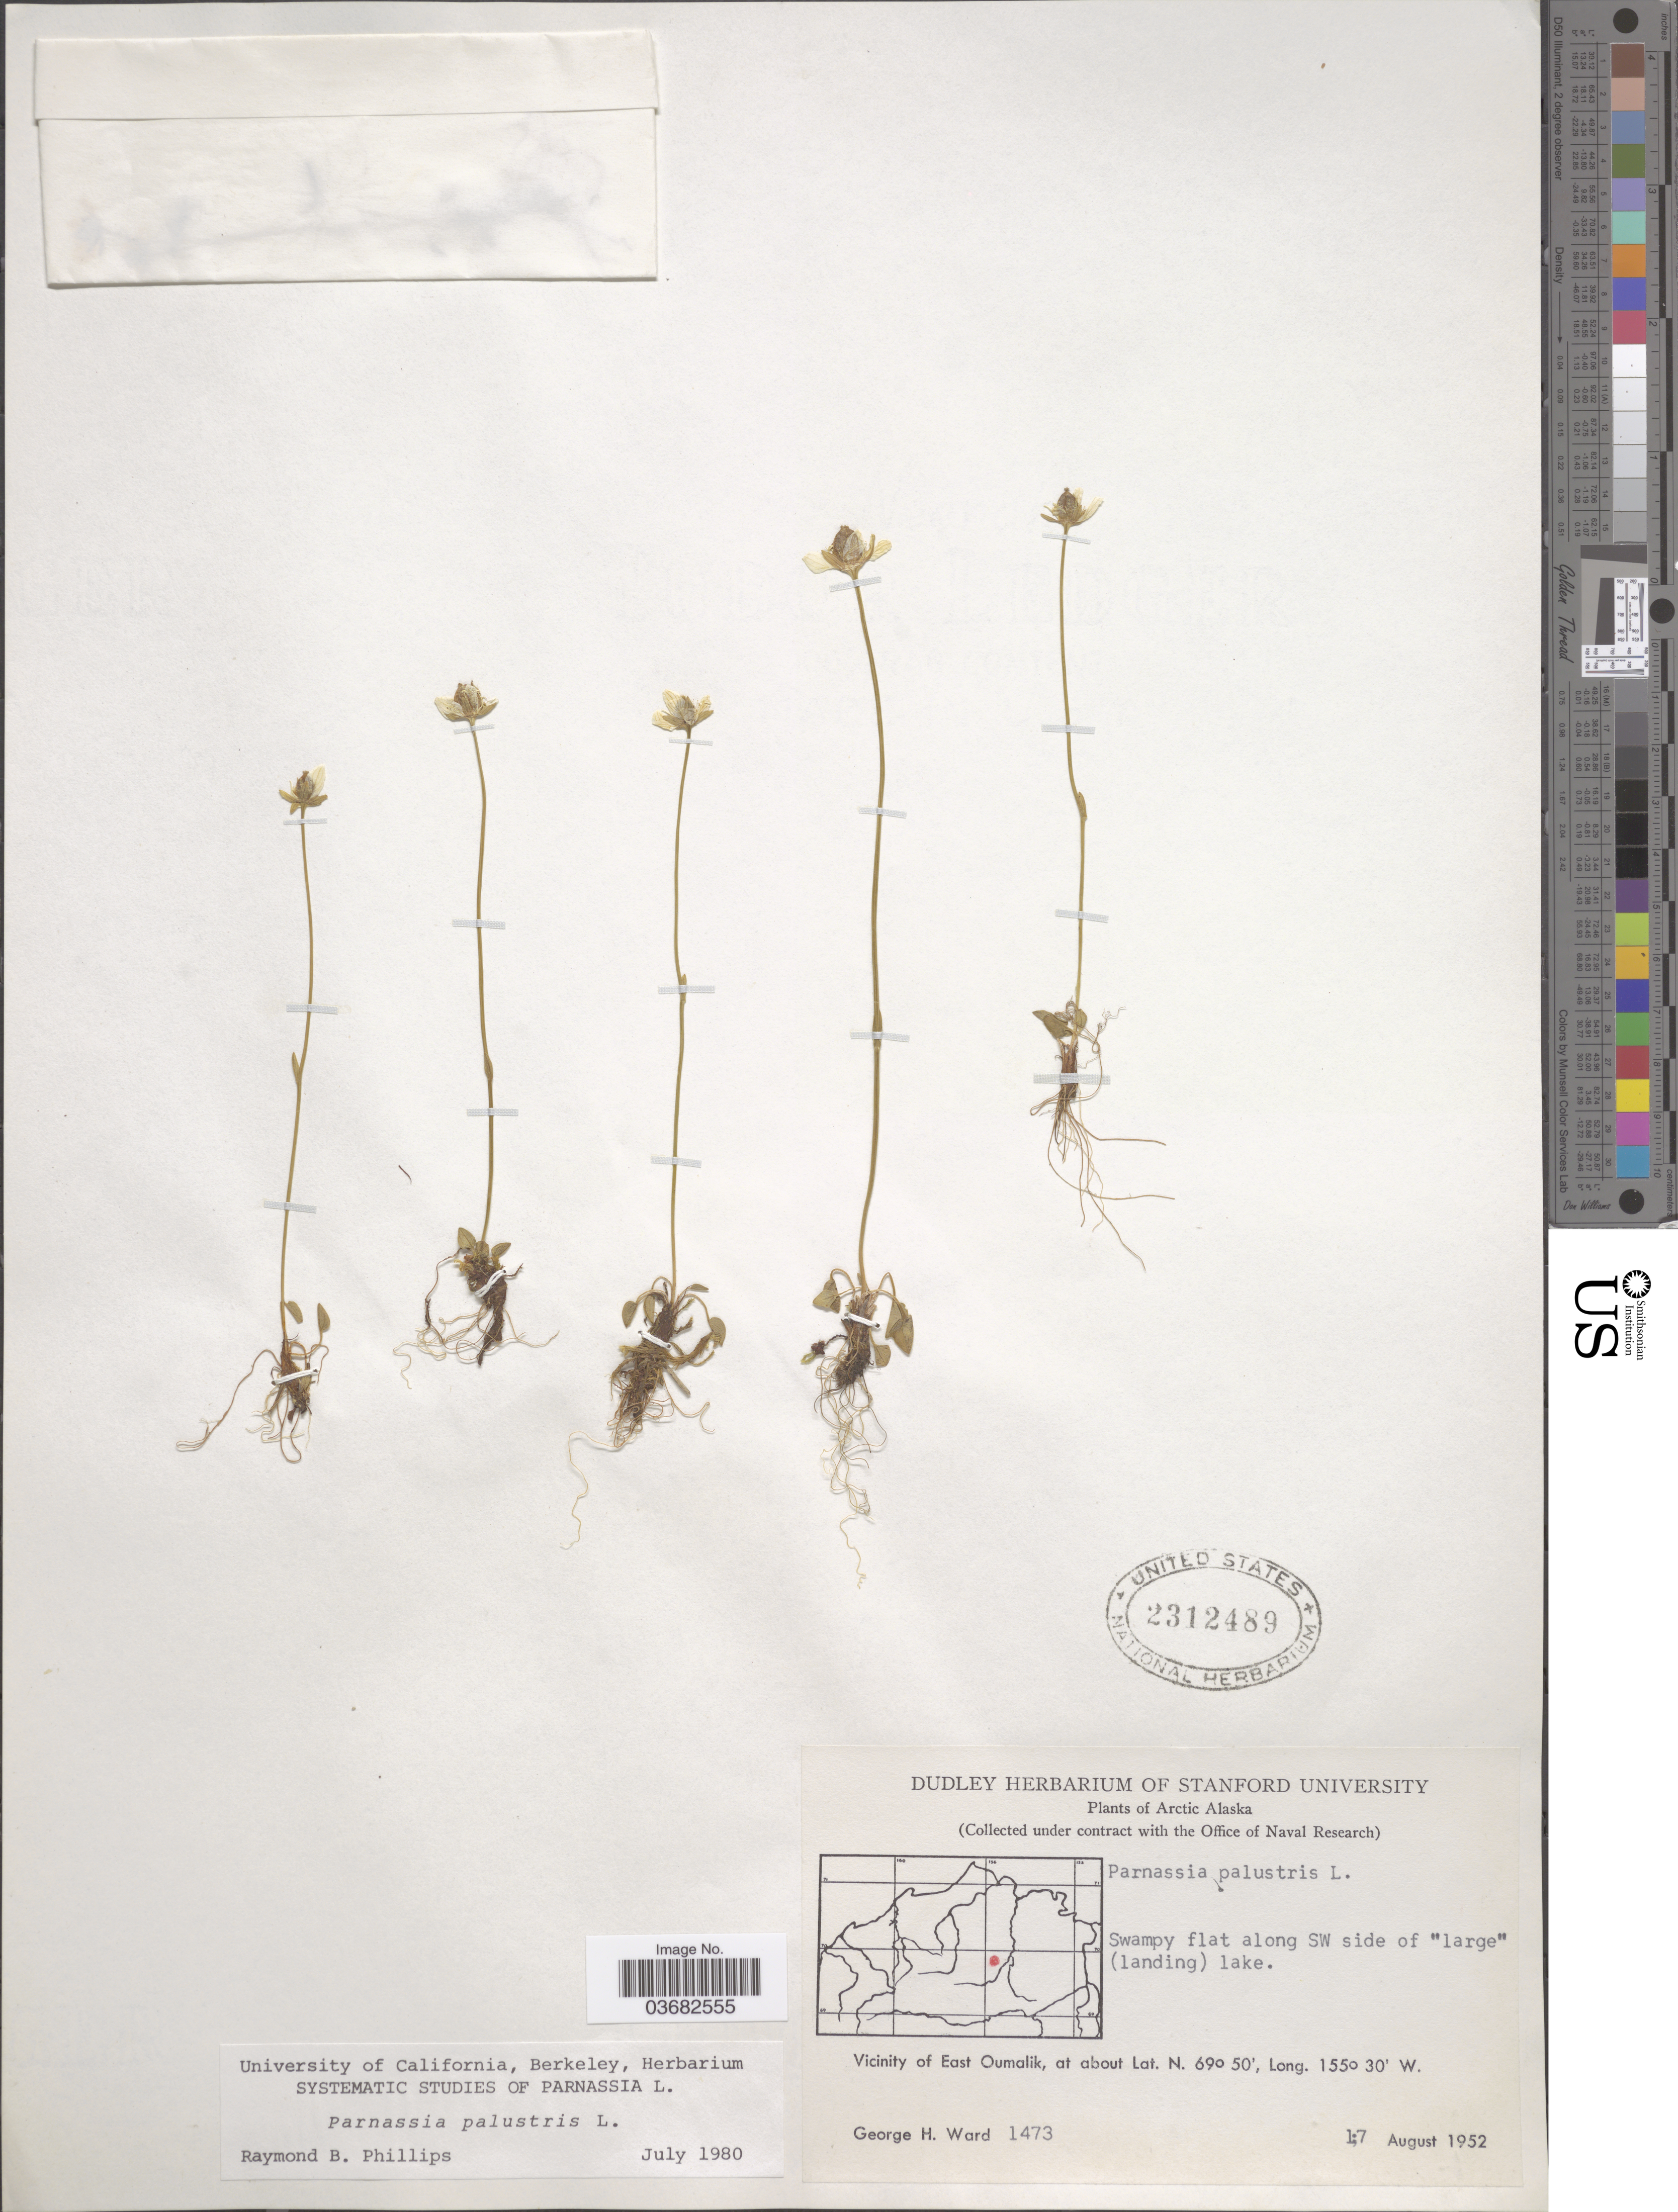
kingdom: Plantae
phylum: Tracheophyta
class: Magnoliopsida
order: Celastrales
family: Parnassiaceae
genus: Parnassia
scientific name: Parnassia palustris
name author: L.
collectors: G. H. Ward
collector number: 1473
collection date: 1952-08-17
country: United States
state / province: Alaska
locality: Arctic Alaska. Swampy flat along SW side of "large" (landing) lake. Vicinity of East Oumalik.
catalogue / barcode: US 2312489